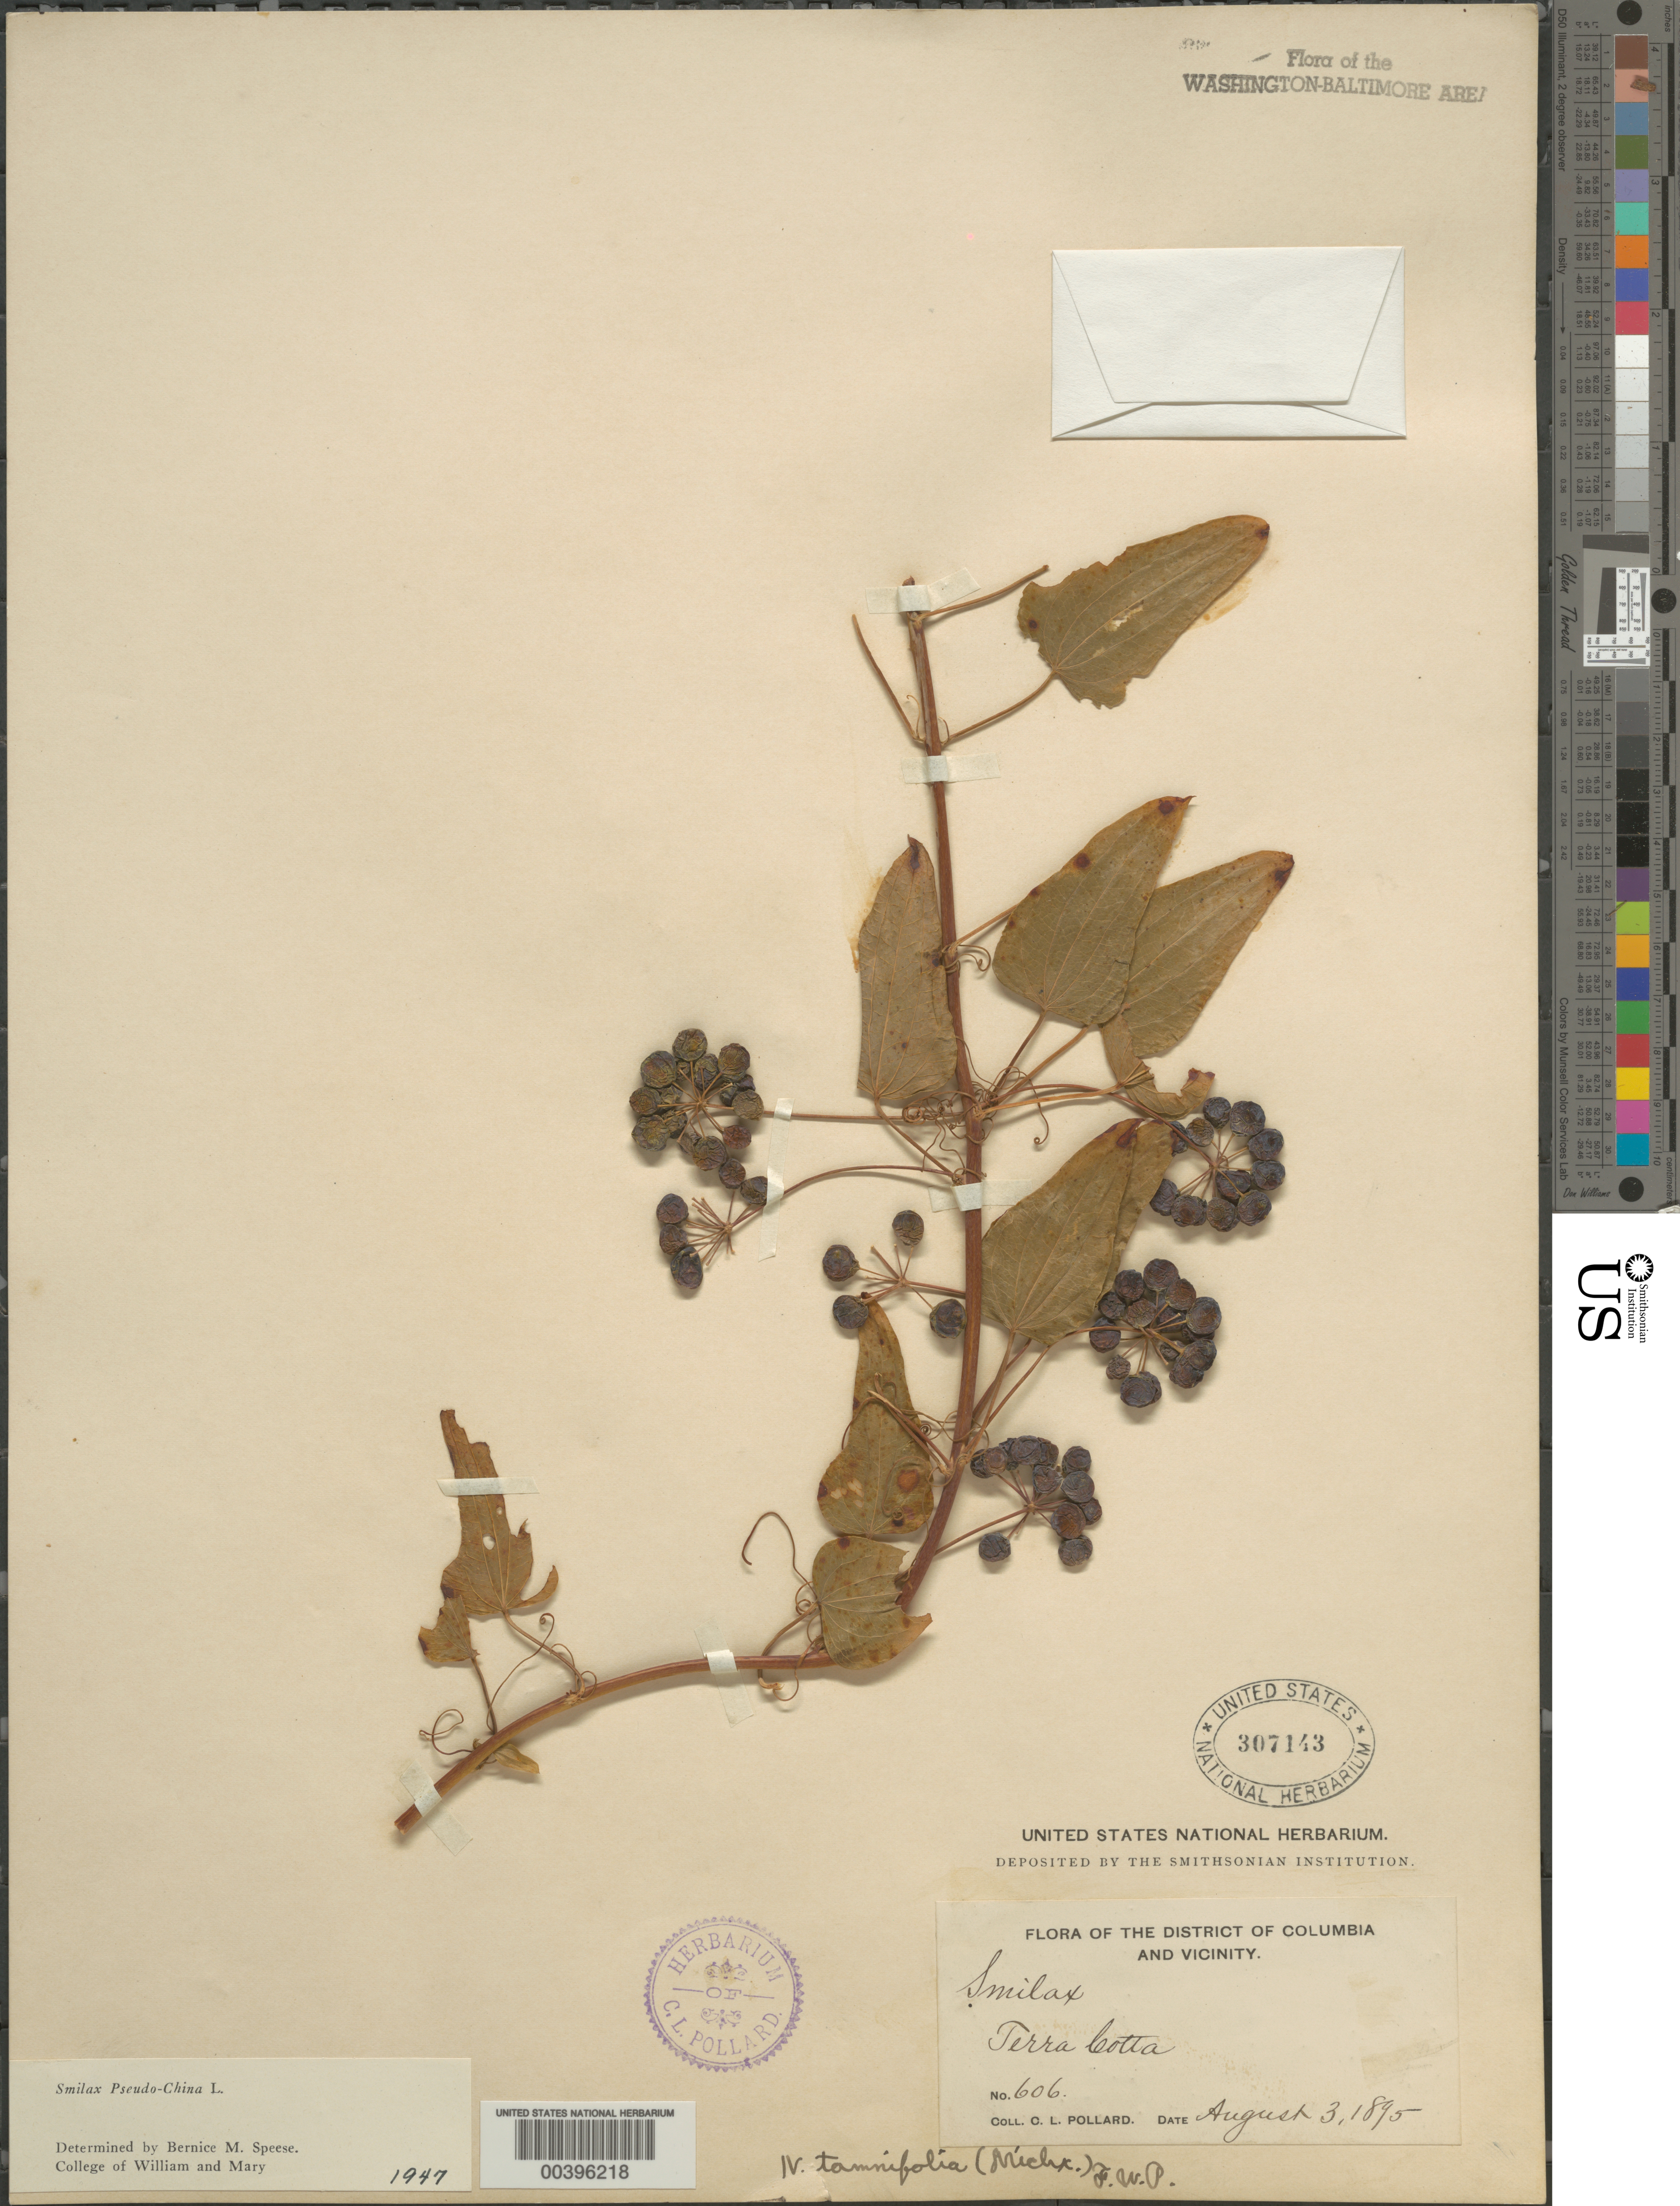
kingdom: Plantae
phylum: Tracheophyta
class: Liliopsida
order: Liliales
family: Smilacaceae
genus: Smilax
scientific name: Smilax pseudochina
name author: L.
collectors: C. L. Pollard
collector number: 606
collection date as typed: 03 Aug 1895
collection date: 1895-08-03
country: United States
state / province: District of Columbia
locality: Terra Cotta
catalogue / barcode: US 307143